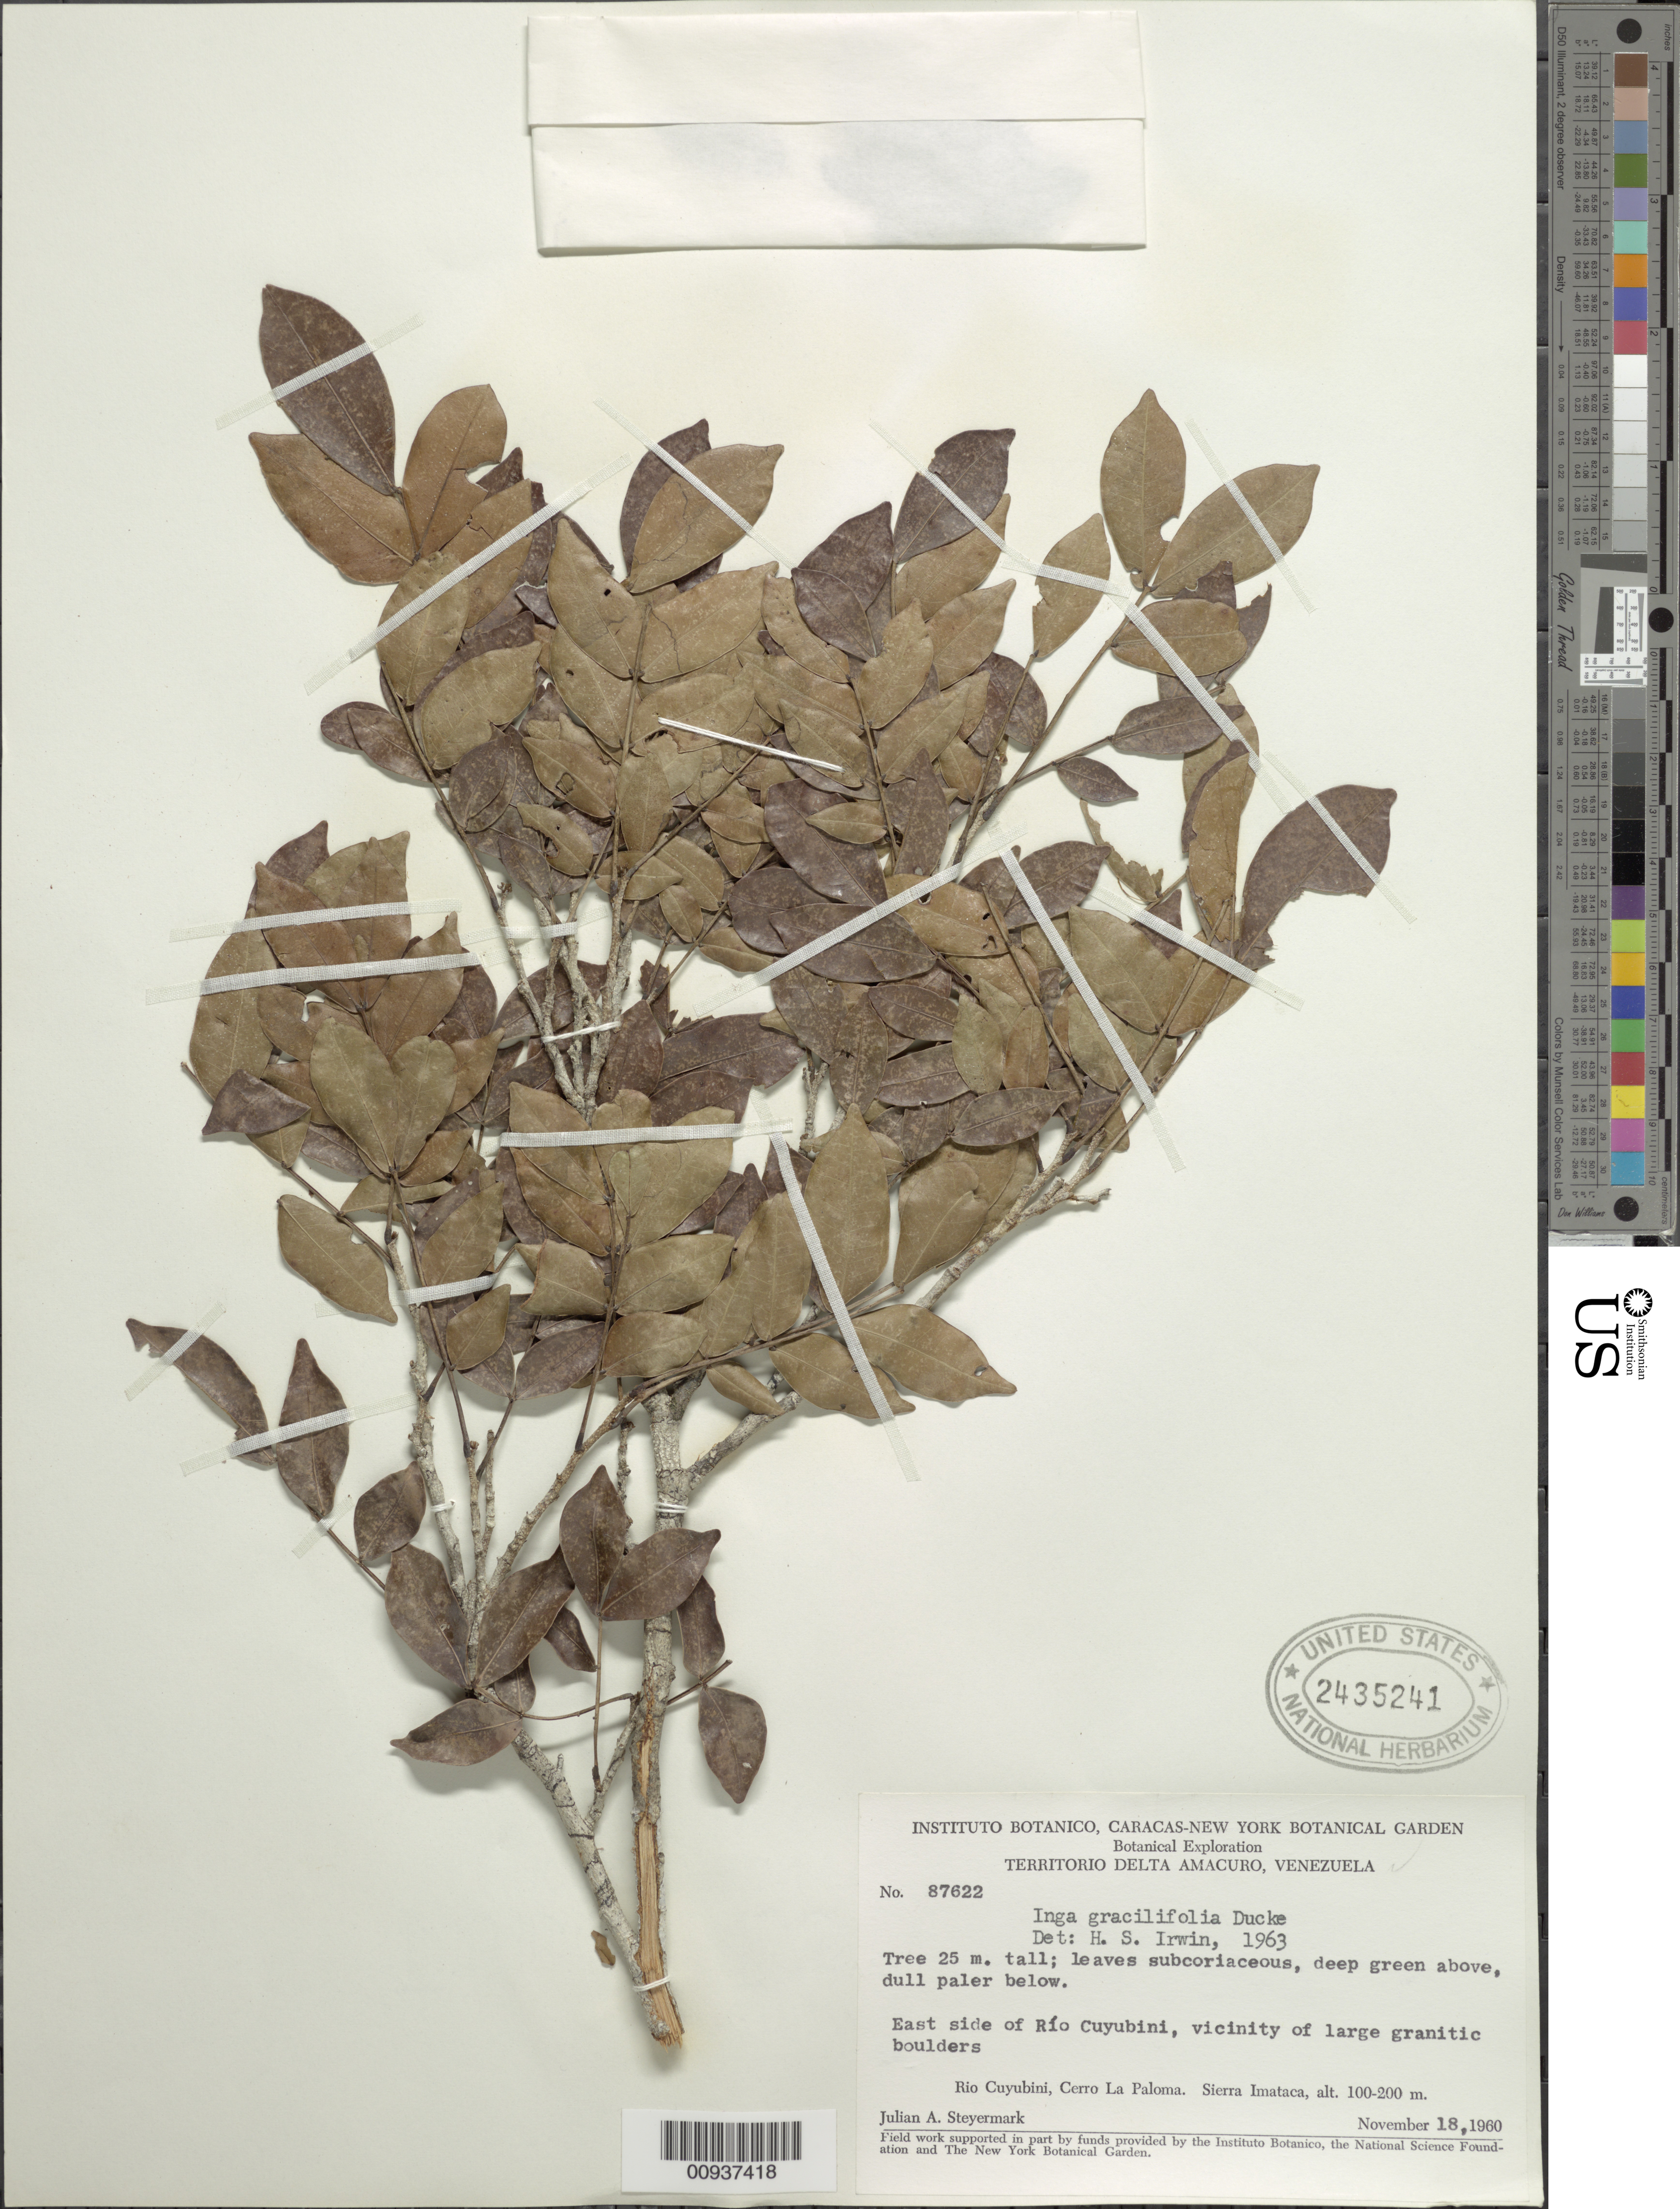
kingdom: Plantae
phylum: Tracheophyta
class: Magnoliopsida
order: Fabales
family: Fabaceae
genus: Inga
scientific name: Inga gracilifolia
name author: Ducke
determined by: Irwin, Howard S.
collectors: J. Steyermark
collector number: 87622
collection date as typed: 18-Nov-60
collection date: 1960-11-18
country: Venezuela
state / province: Delta Amacuro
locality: Río Cuyubini, E side; Cerro La Paloma, Sierra Imataca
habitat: Vic of granitic boulders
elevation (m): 100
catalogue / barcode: US 2435241